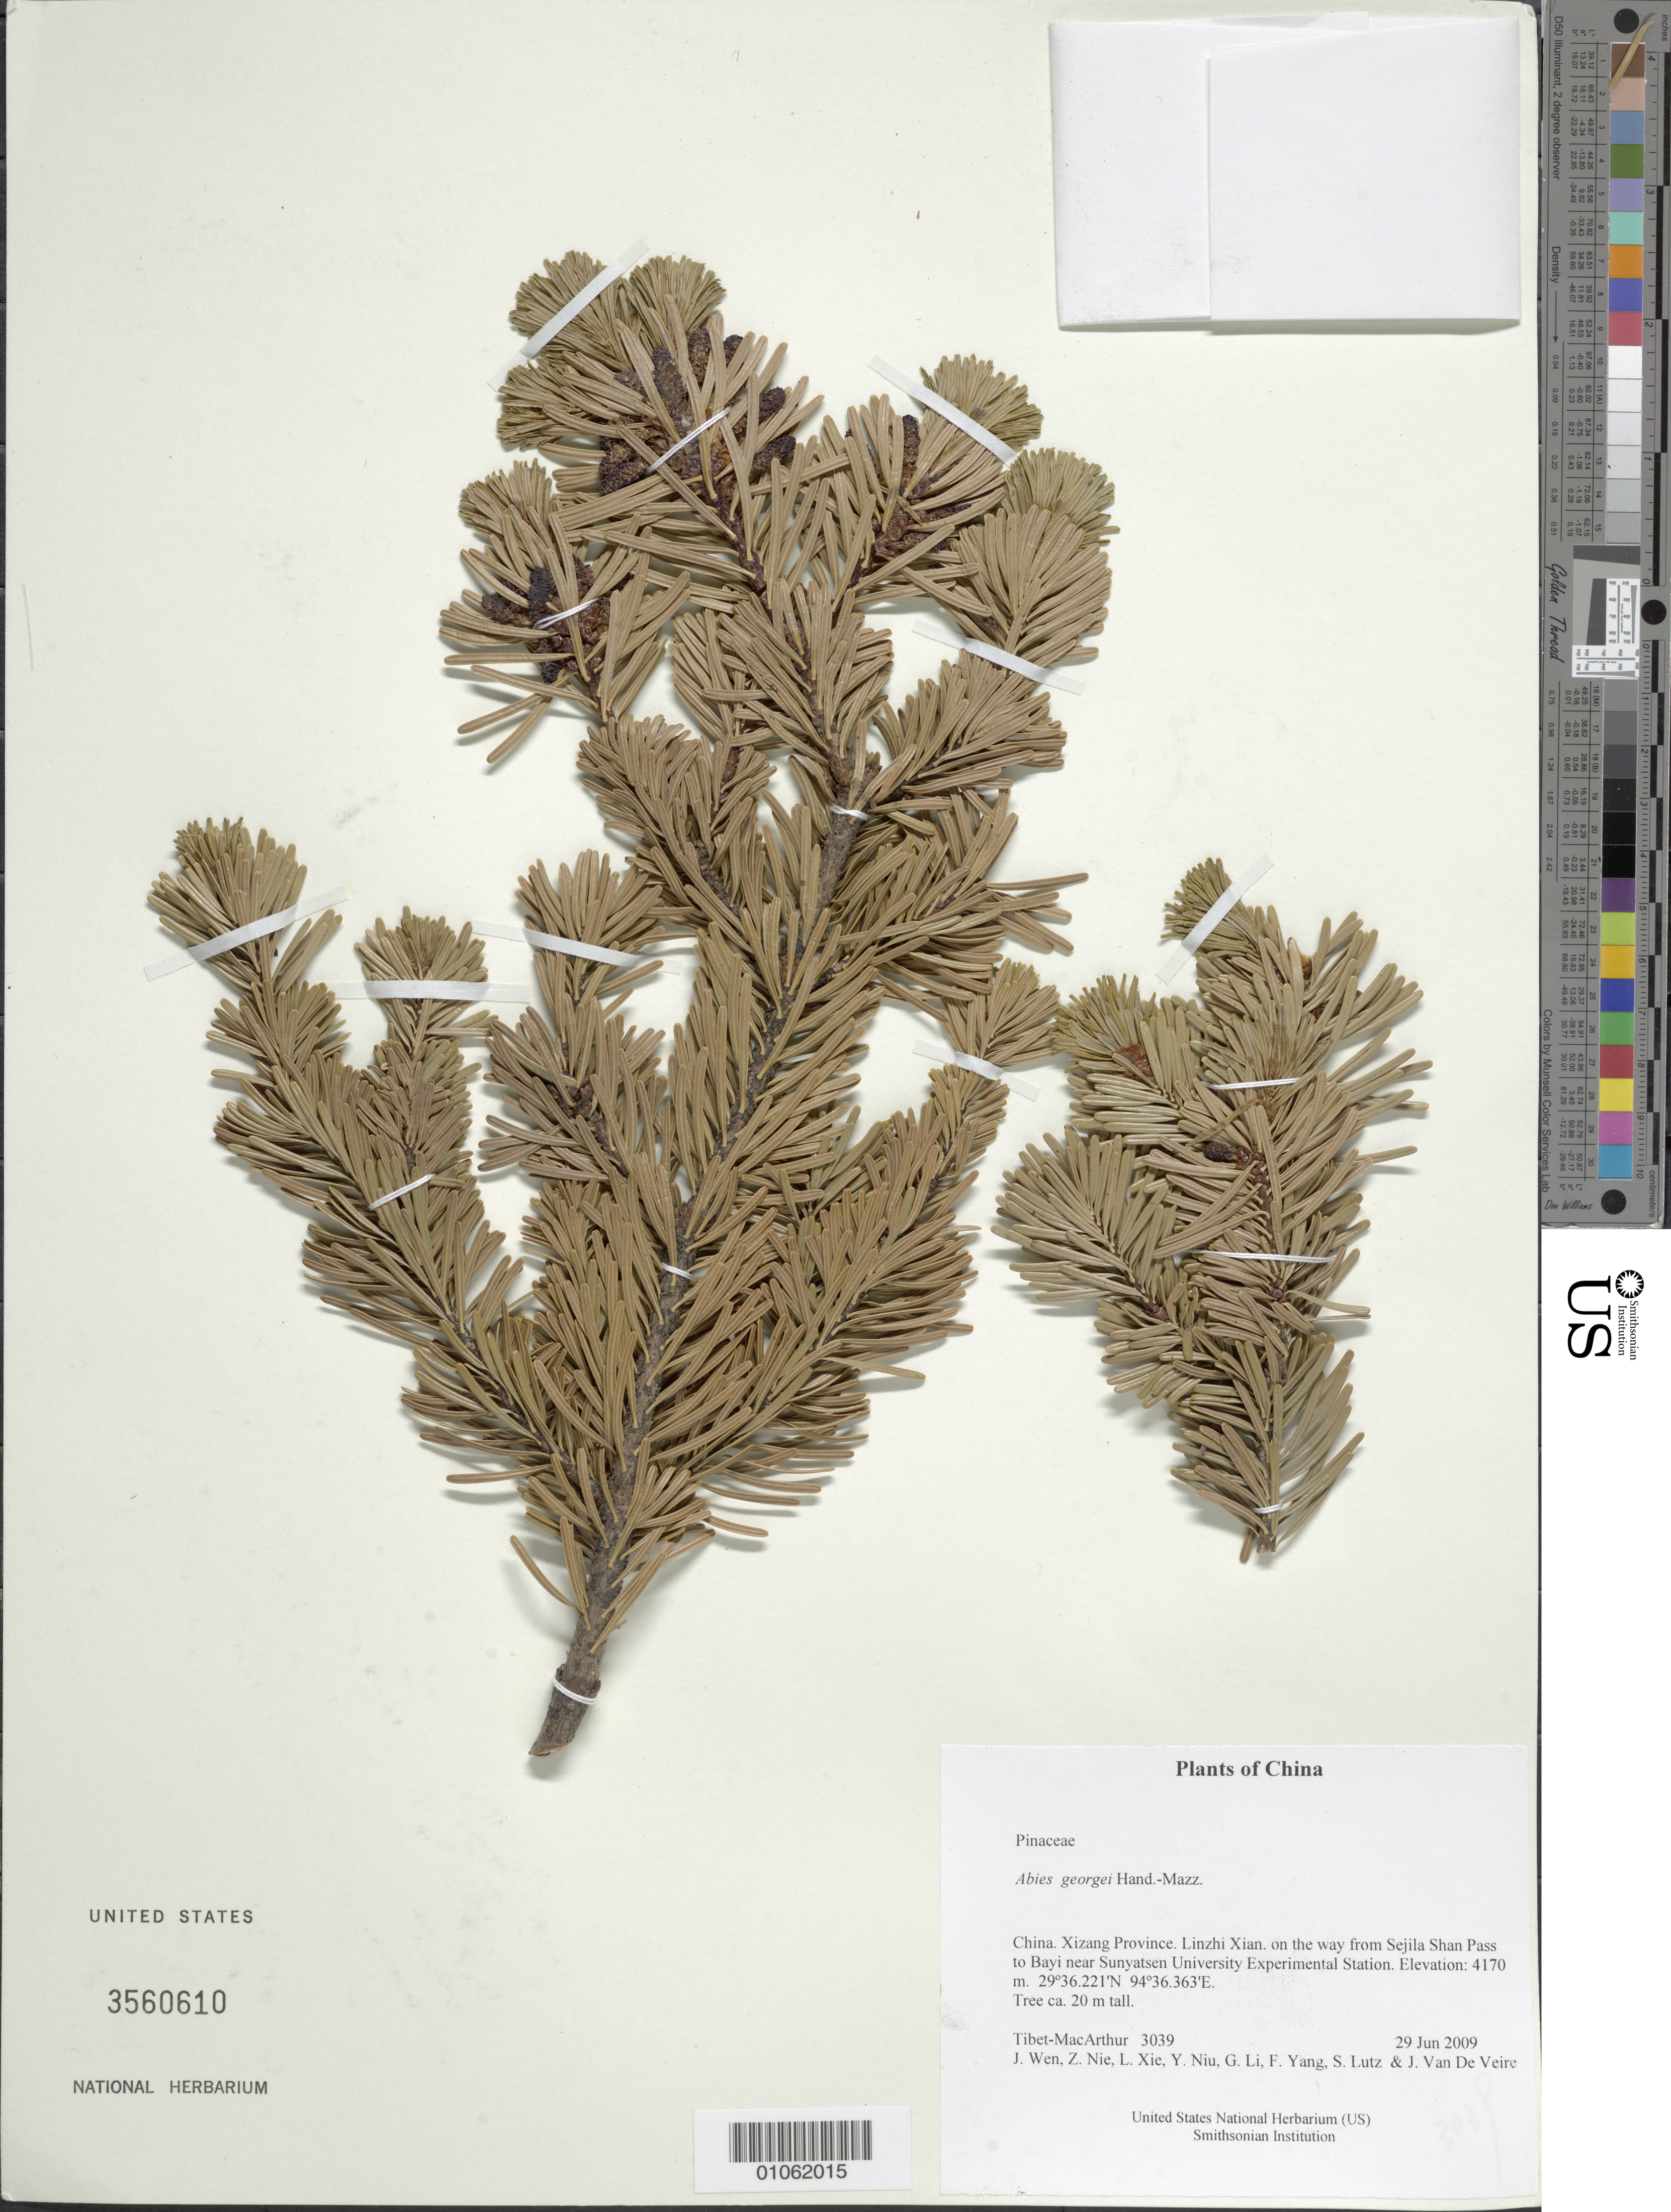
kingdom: Plantae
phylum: Tracheophyta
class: Pinopsida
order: Pinales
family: Pinaceae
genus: Abies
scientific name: Abies georgei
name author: Orr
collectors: Tibet-MacArthur, J. Wen, Z. Nie, L. Xie, Y. Niu, G. Li, F. Yang, S. Lutz & J. Van De Veire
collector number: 3039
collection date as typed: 29 Jun 2009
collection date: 2009-06-29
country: China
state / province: Xizang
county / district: Linzhi Xian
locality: on the way from Sejila Shan Pass to Bayi near Sunyatsen University Experimental Station.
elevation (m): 4170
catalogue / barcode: US 3560610